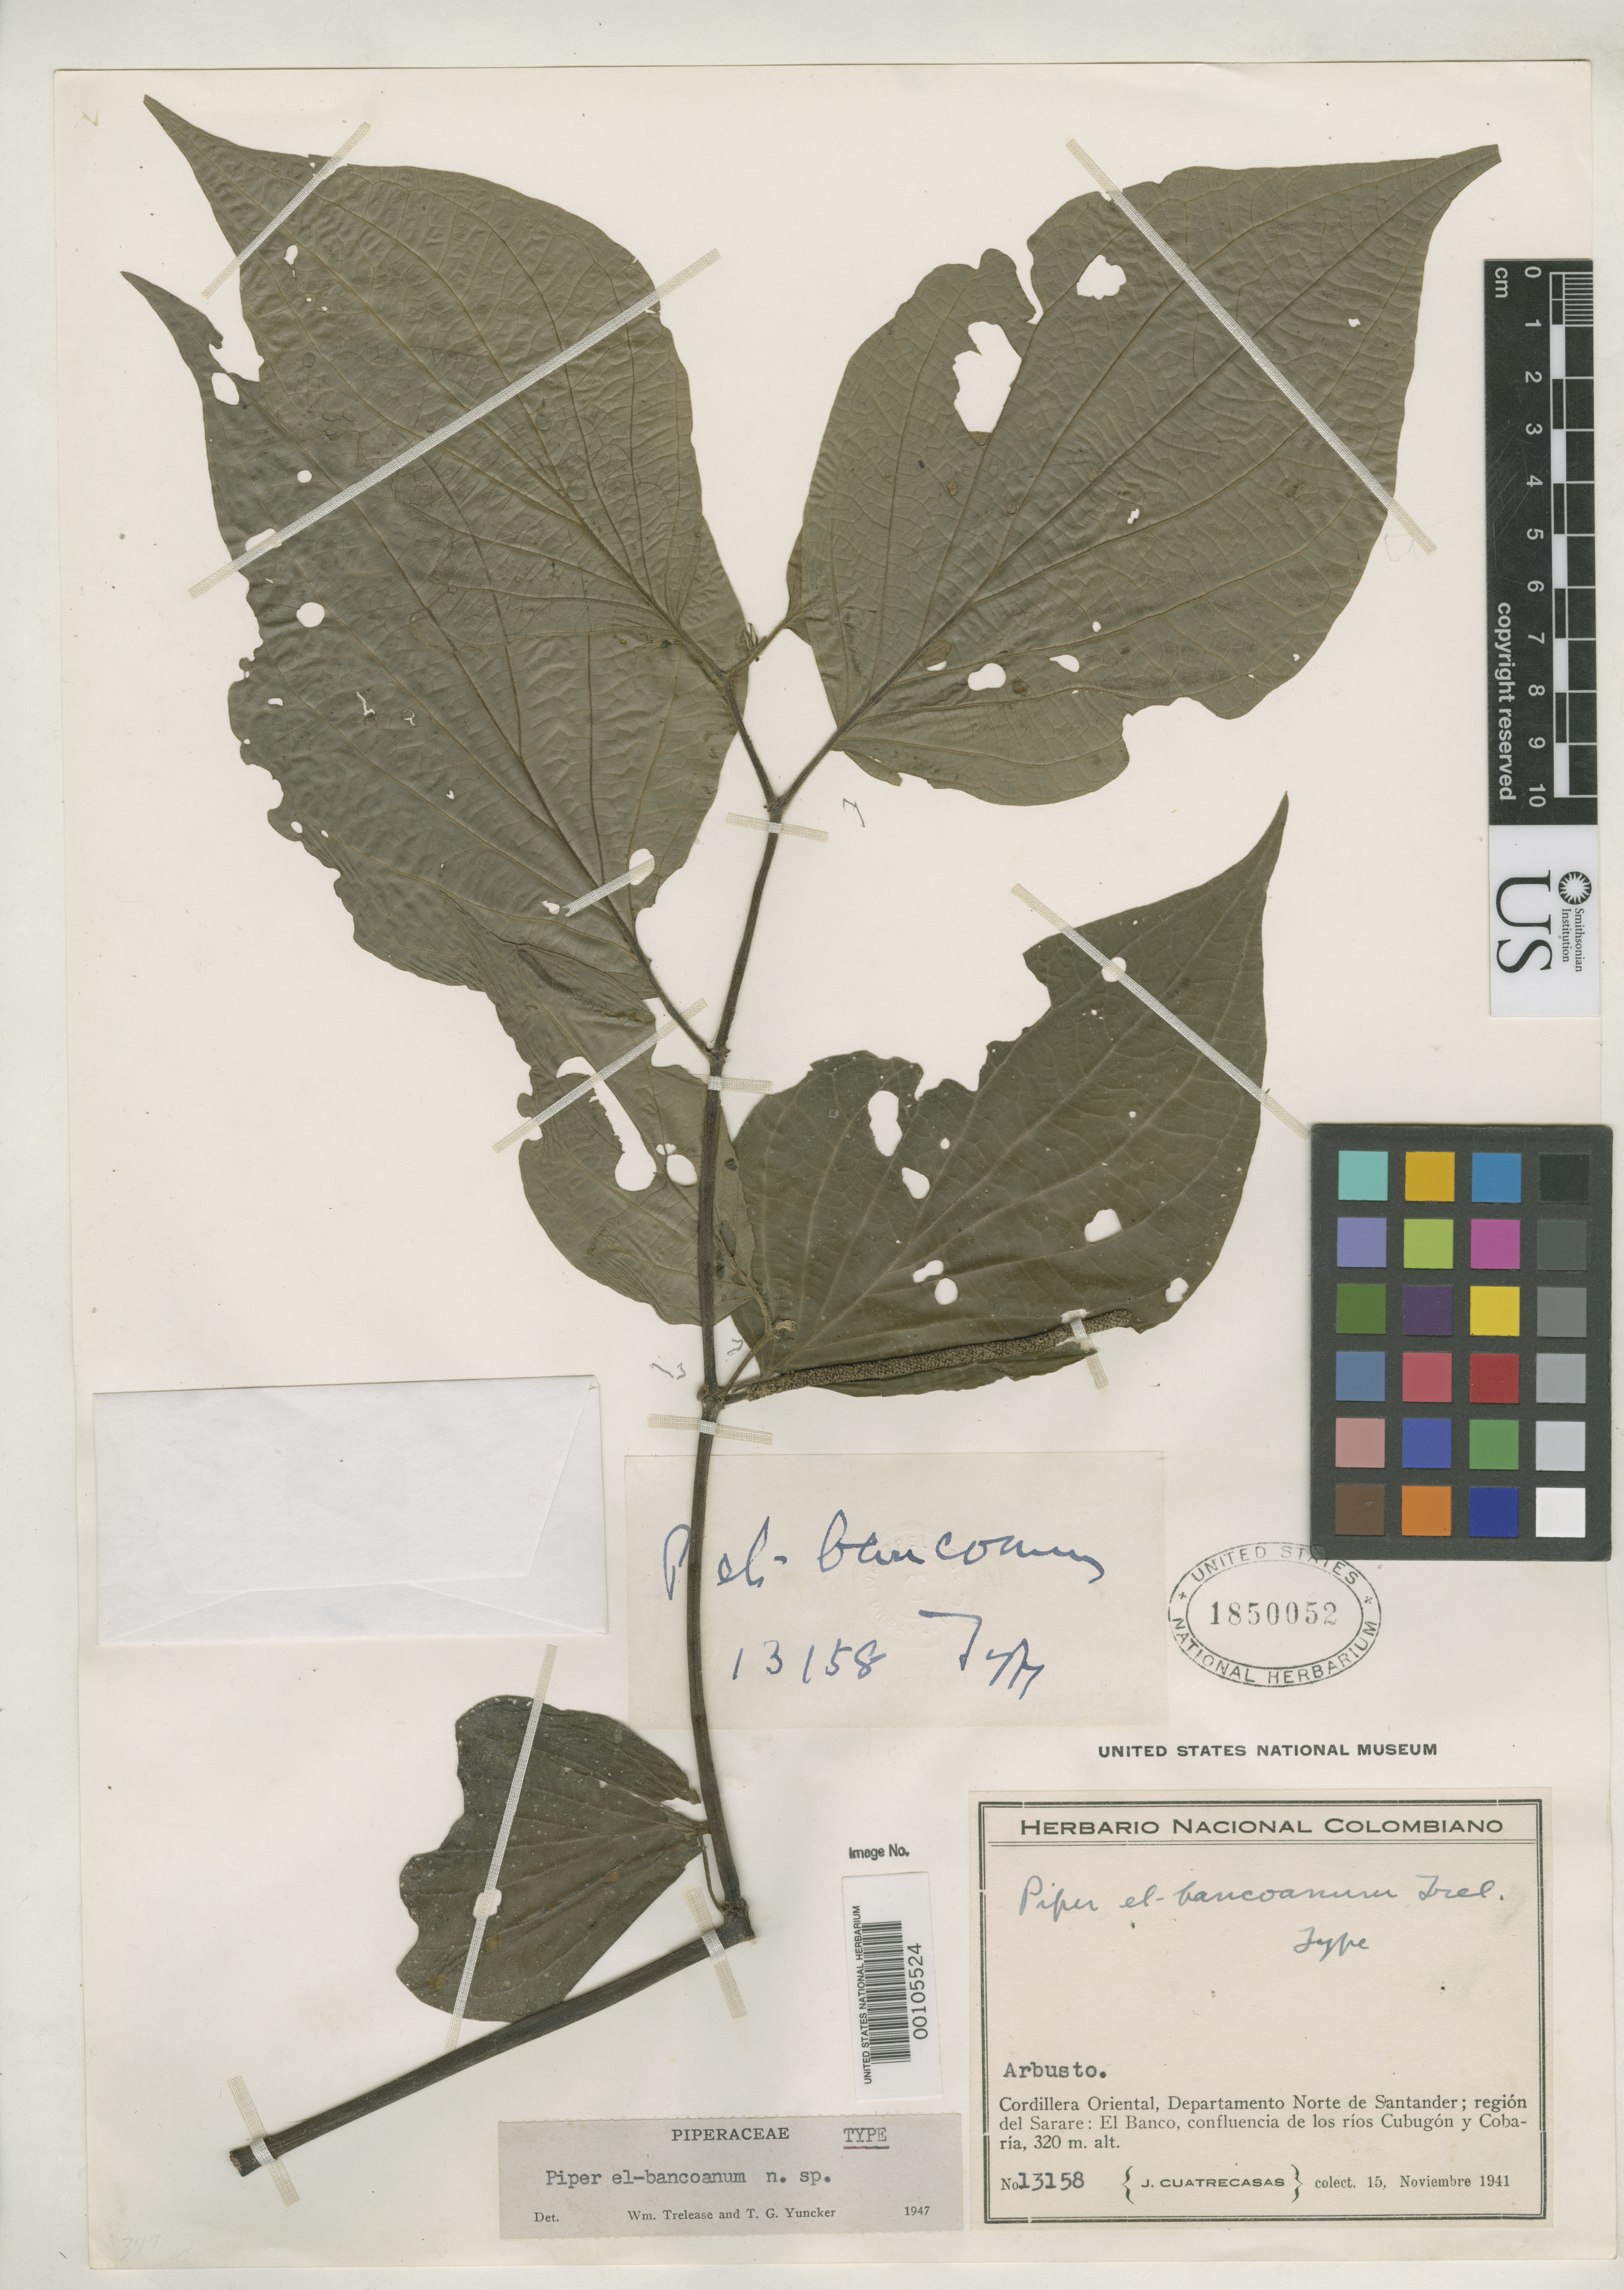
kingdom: Plantae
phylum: Tracheophyta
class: Magnoliopsida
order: Piperales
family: Piperaceae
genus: Piper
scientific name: Piper el-bancoanum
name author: Trel. & Yunck.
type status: Holotype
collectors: J. Cuatrecasas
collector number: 13158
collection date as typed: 15 Nov 1941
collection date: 1941-11-15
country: Colombia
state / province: Norte de Santander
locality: El Banco, confluence of Cubugon and Cobaria Rivers.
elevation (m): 320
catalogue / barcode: US 1850052